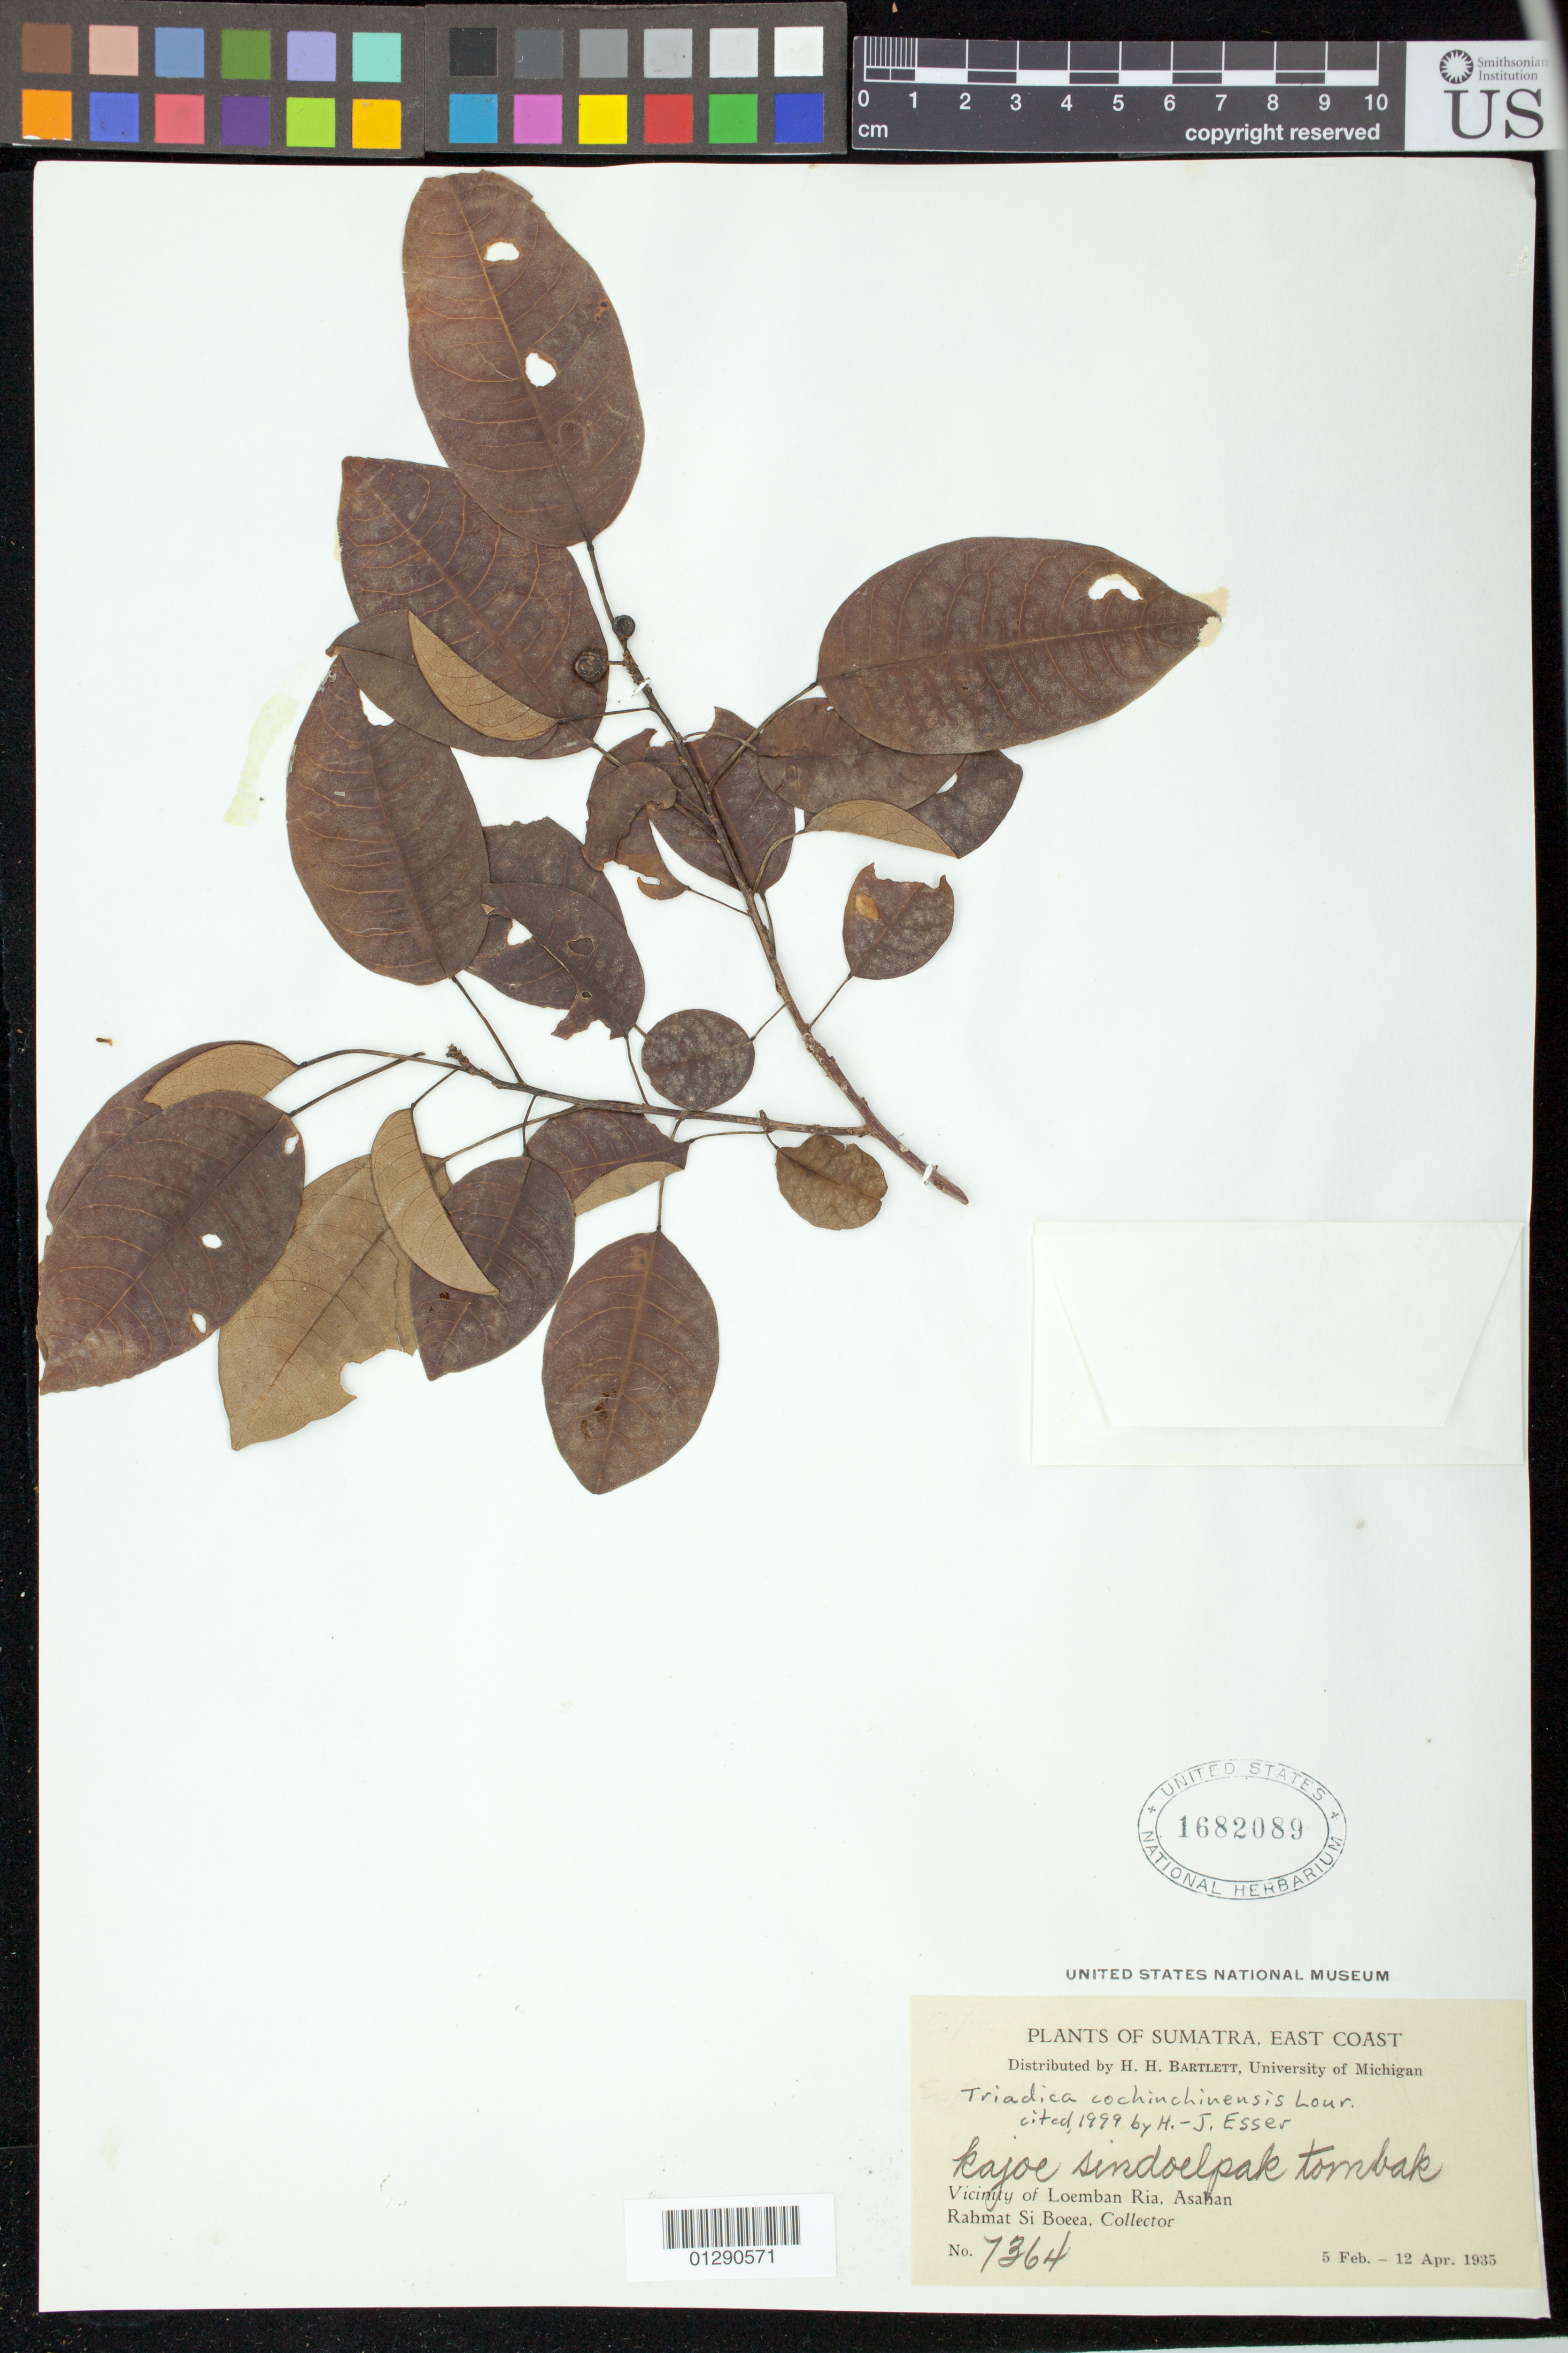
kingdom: Plantae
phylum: Tracheophyta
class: Magnoliopsida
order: Malpighiales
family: Euphorbiaceae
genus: Sapium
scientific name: Sapium discolor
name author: M. Arg.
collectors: Rahmat Si Boeea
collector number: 7364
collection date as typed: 05 Feb 1935 to 12 Apr 1935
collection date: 1935-02-05/1935-04-12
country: Indonesia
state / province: Sumatra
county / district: Sumatera Utara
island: Sumatra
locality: Vicinity of Loemban Ria, Asahan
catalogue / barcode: US 1682089